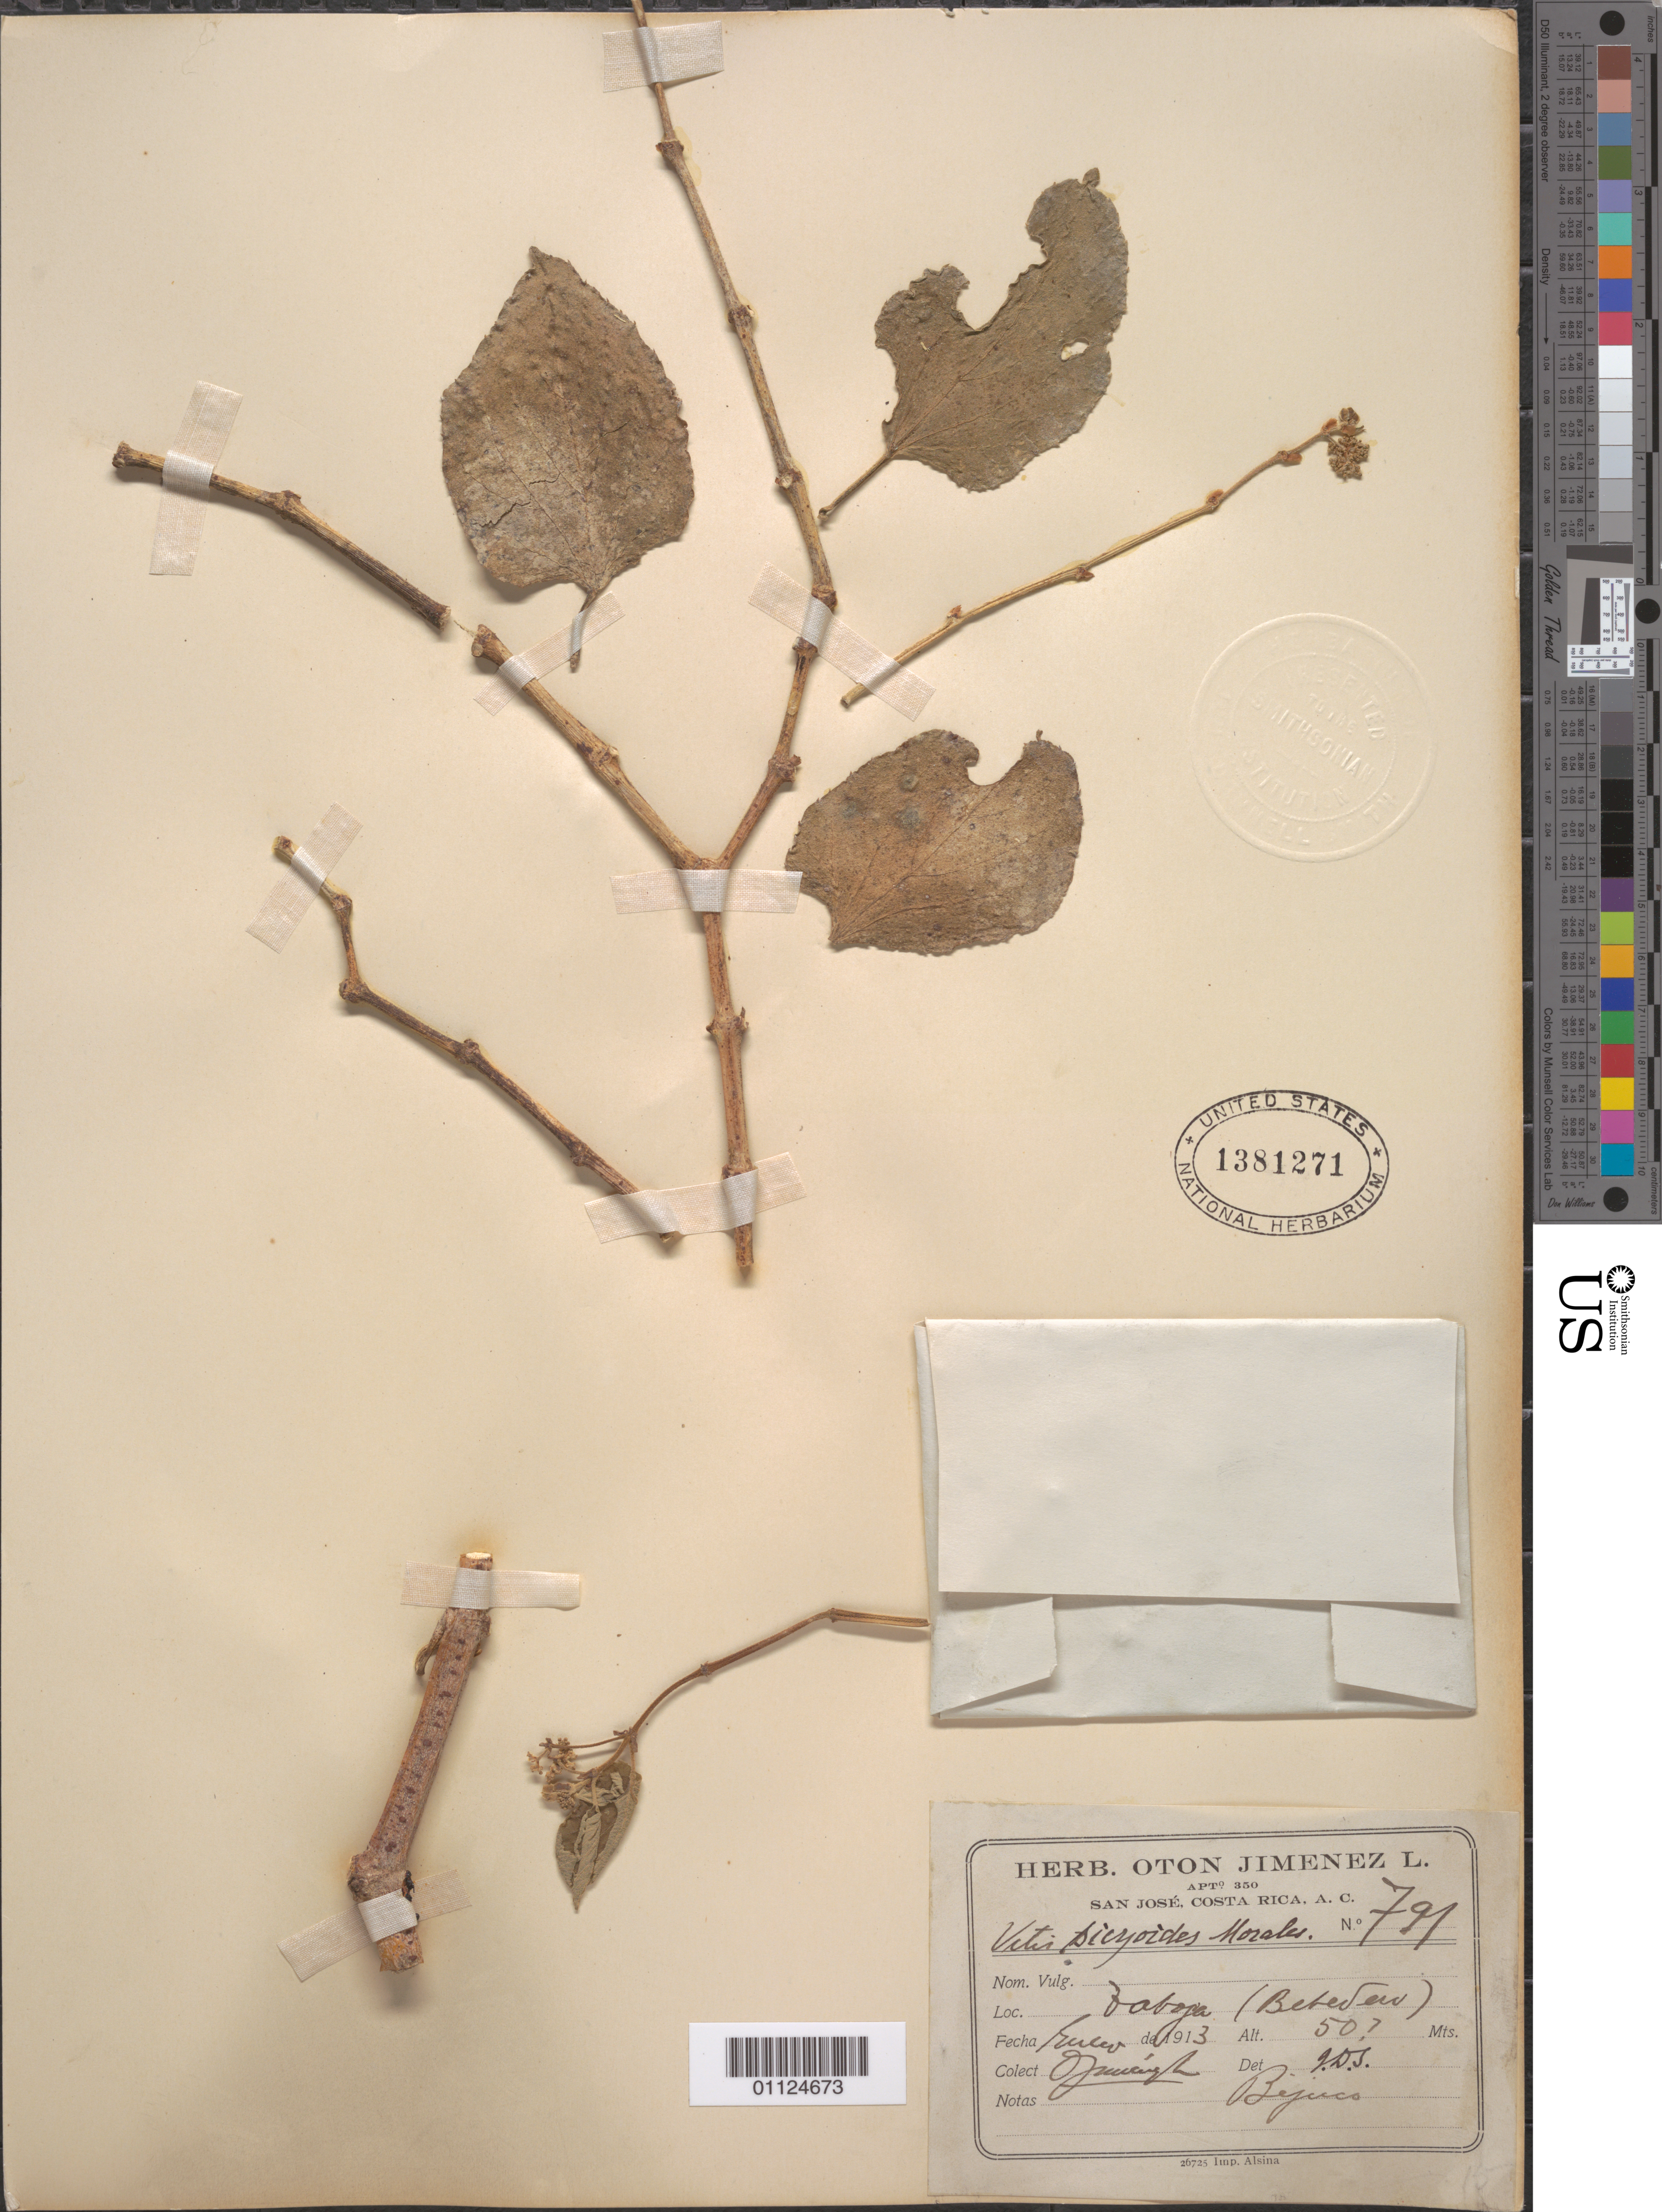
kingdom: Plantae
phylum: Tracheophyta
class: Magnoliopsida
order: Vitales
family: Vitaceae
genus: Cissus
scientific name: Cissus verticillata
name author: (L.) Nicolson & C.E. Jarvis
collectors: O. Jimenez L.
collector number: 791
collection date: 1913-01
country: Costa Rica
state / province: San José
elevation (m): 50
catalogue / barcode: US 1381271